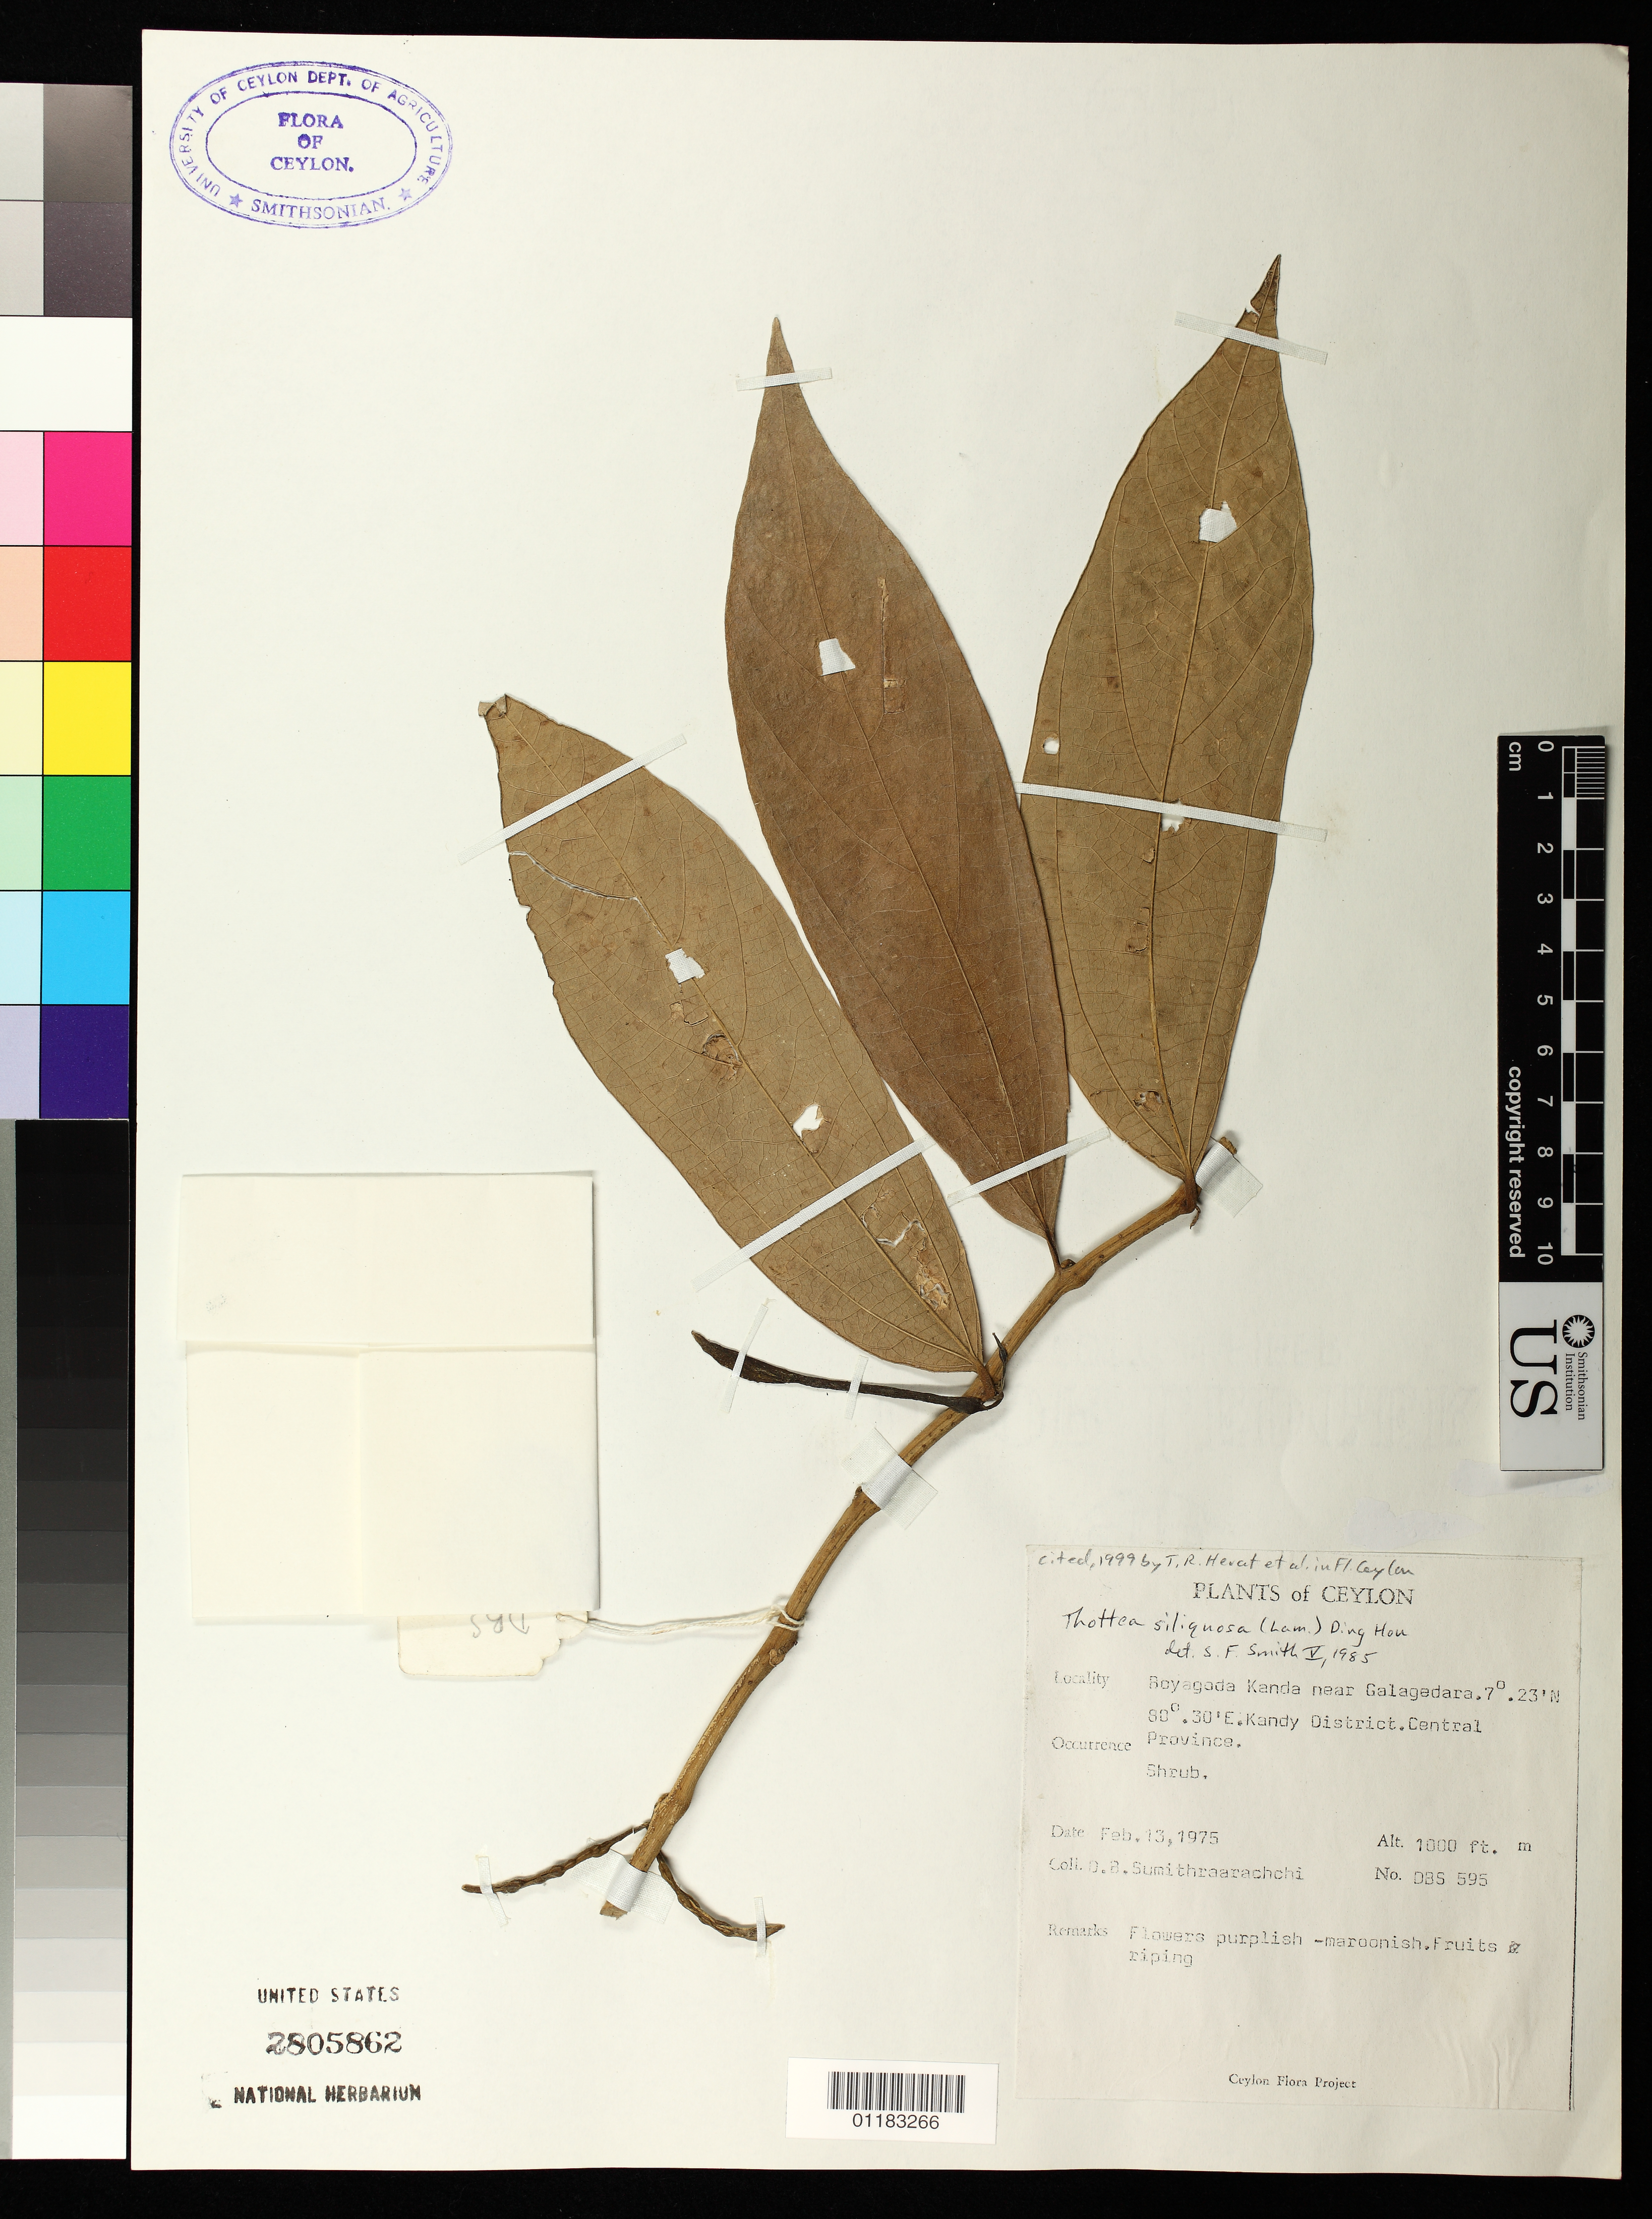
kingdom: Plantae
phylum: Tracheophyta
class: Magnoliopsida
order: Piperales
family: Aristolochiaceae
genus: Thottea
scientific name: Thottea siliquosa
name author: (Lam.) Ding Hou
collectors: D. B. Sumithraarachchi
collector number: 595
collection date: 1975-02-13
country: Sri Lanka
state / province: Central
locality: Royagada Kanda near Galagedara, Kandy District.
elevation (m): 305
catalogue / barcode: US 2805862